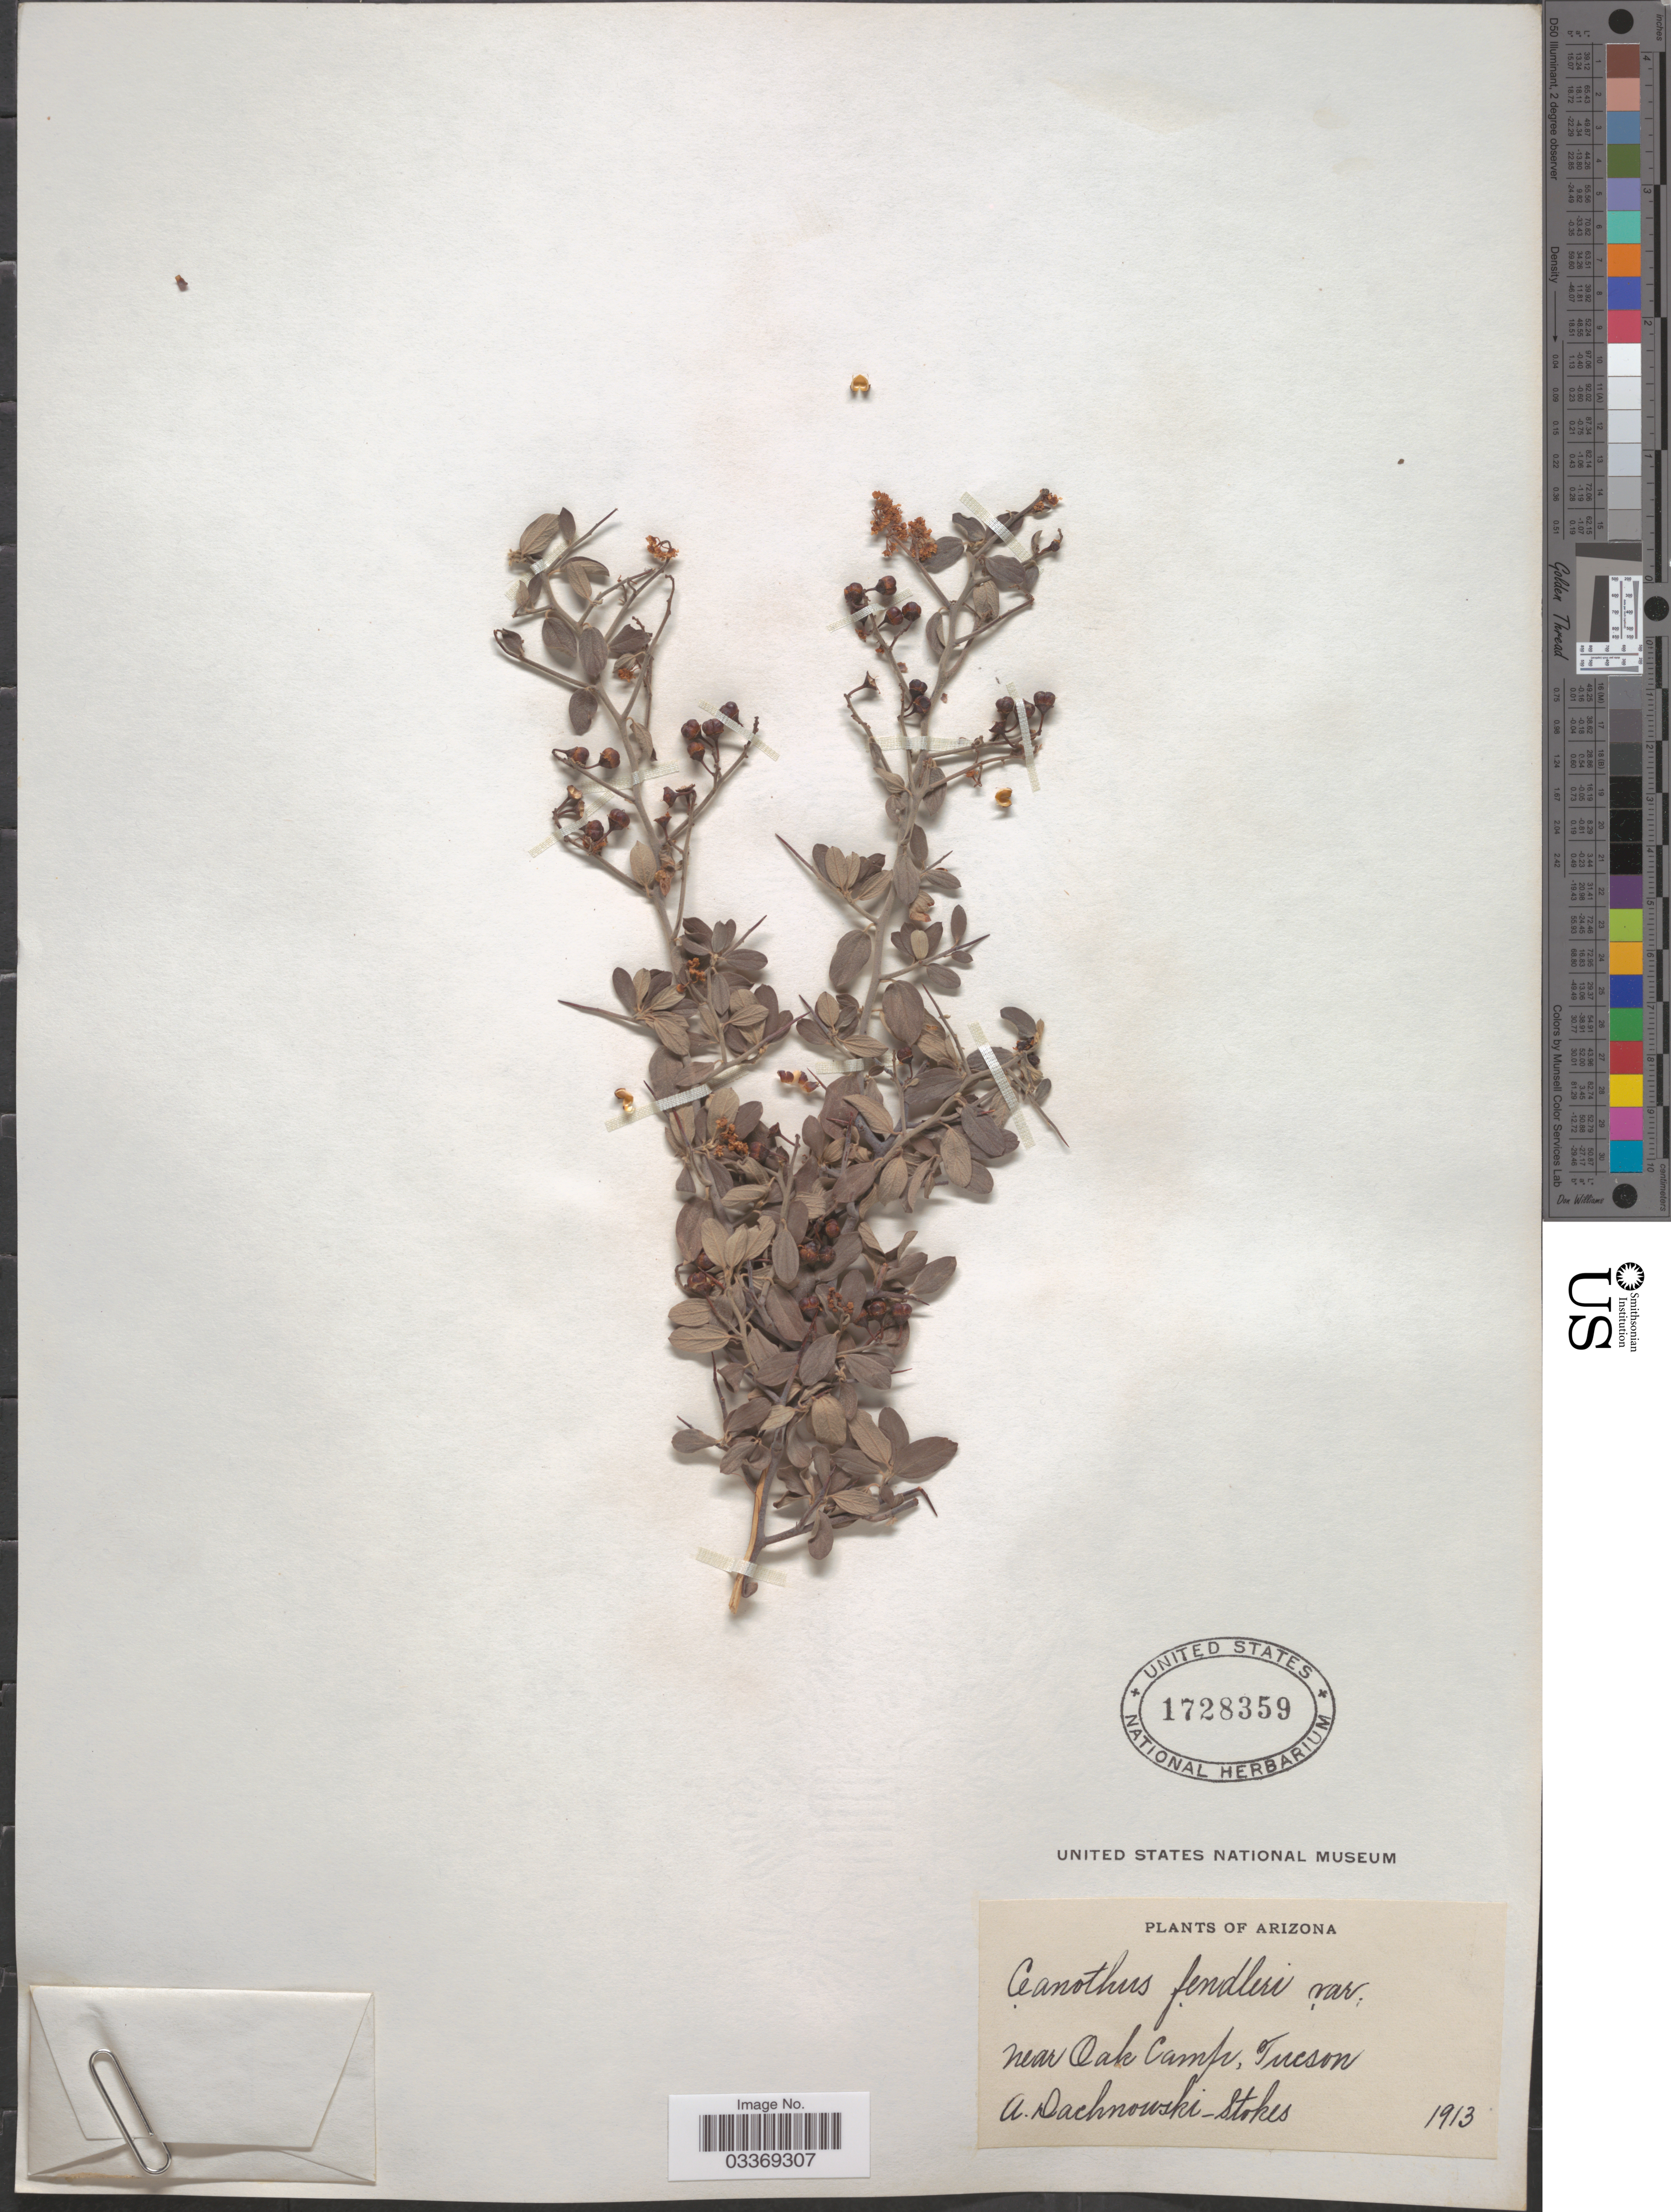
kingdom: Plantae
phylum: Tracheophyta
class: Magnoliopsida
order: Rosales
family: Rhamnaceae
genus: Ceanothus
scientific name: Ceanothus fendleri var. venosus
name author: (A. Gray) Trel.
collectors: A. P. Dachnowski-Stokes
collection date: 1913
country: United States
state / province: Arizona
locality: Near Oak Camp, Tucson.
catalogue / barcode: US 1728359